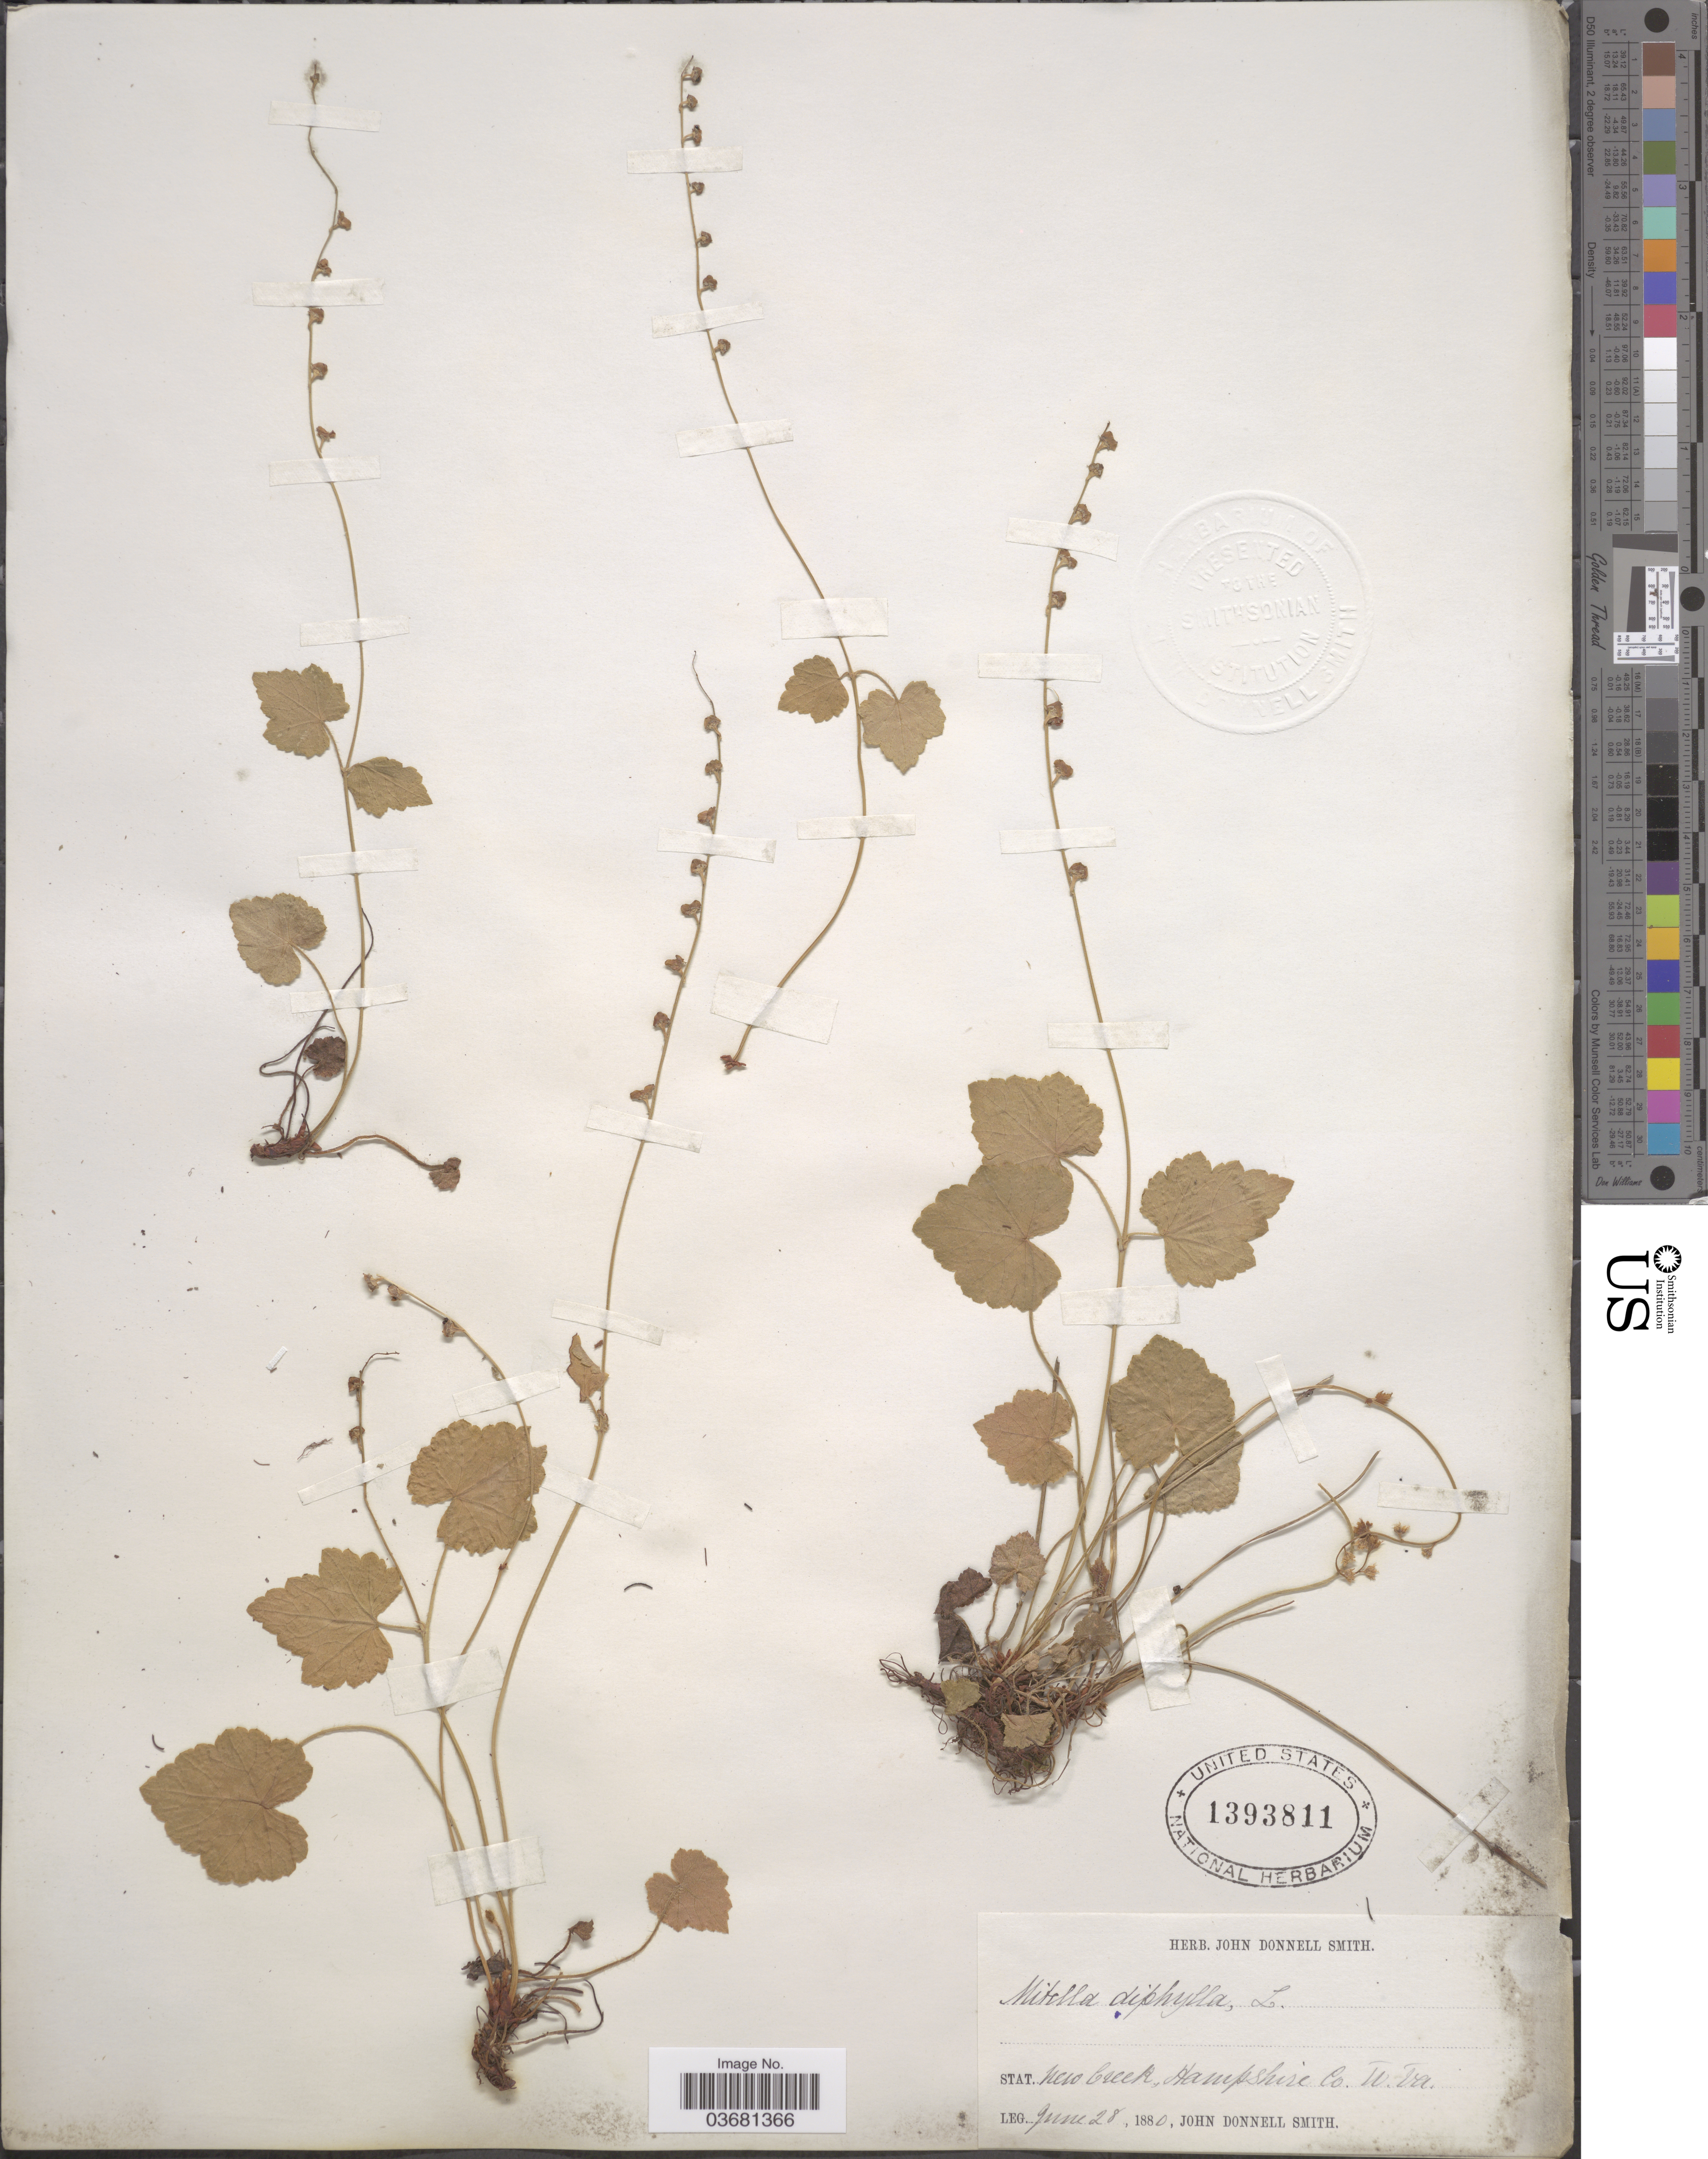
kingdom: Plantae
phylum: Tracheophyta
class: Magnoliopsida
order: Saxifragales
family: Saxifragaceae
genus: Mitella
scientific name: Mitella diphylla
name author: L.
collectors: J. Donnell Smith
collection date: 1880-06-28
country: United States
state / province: West Virginia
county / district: Hampshire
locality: Stat. New Creek, Hampshire Co.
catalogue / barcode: US 1393811